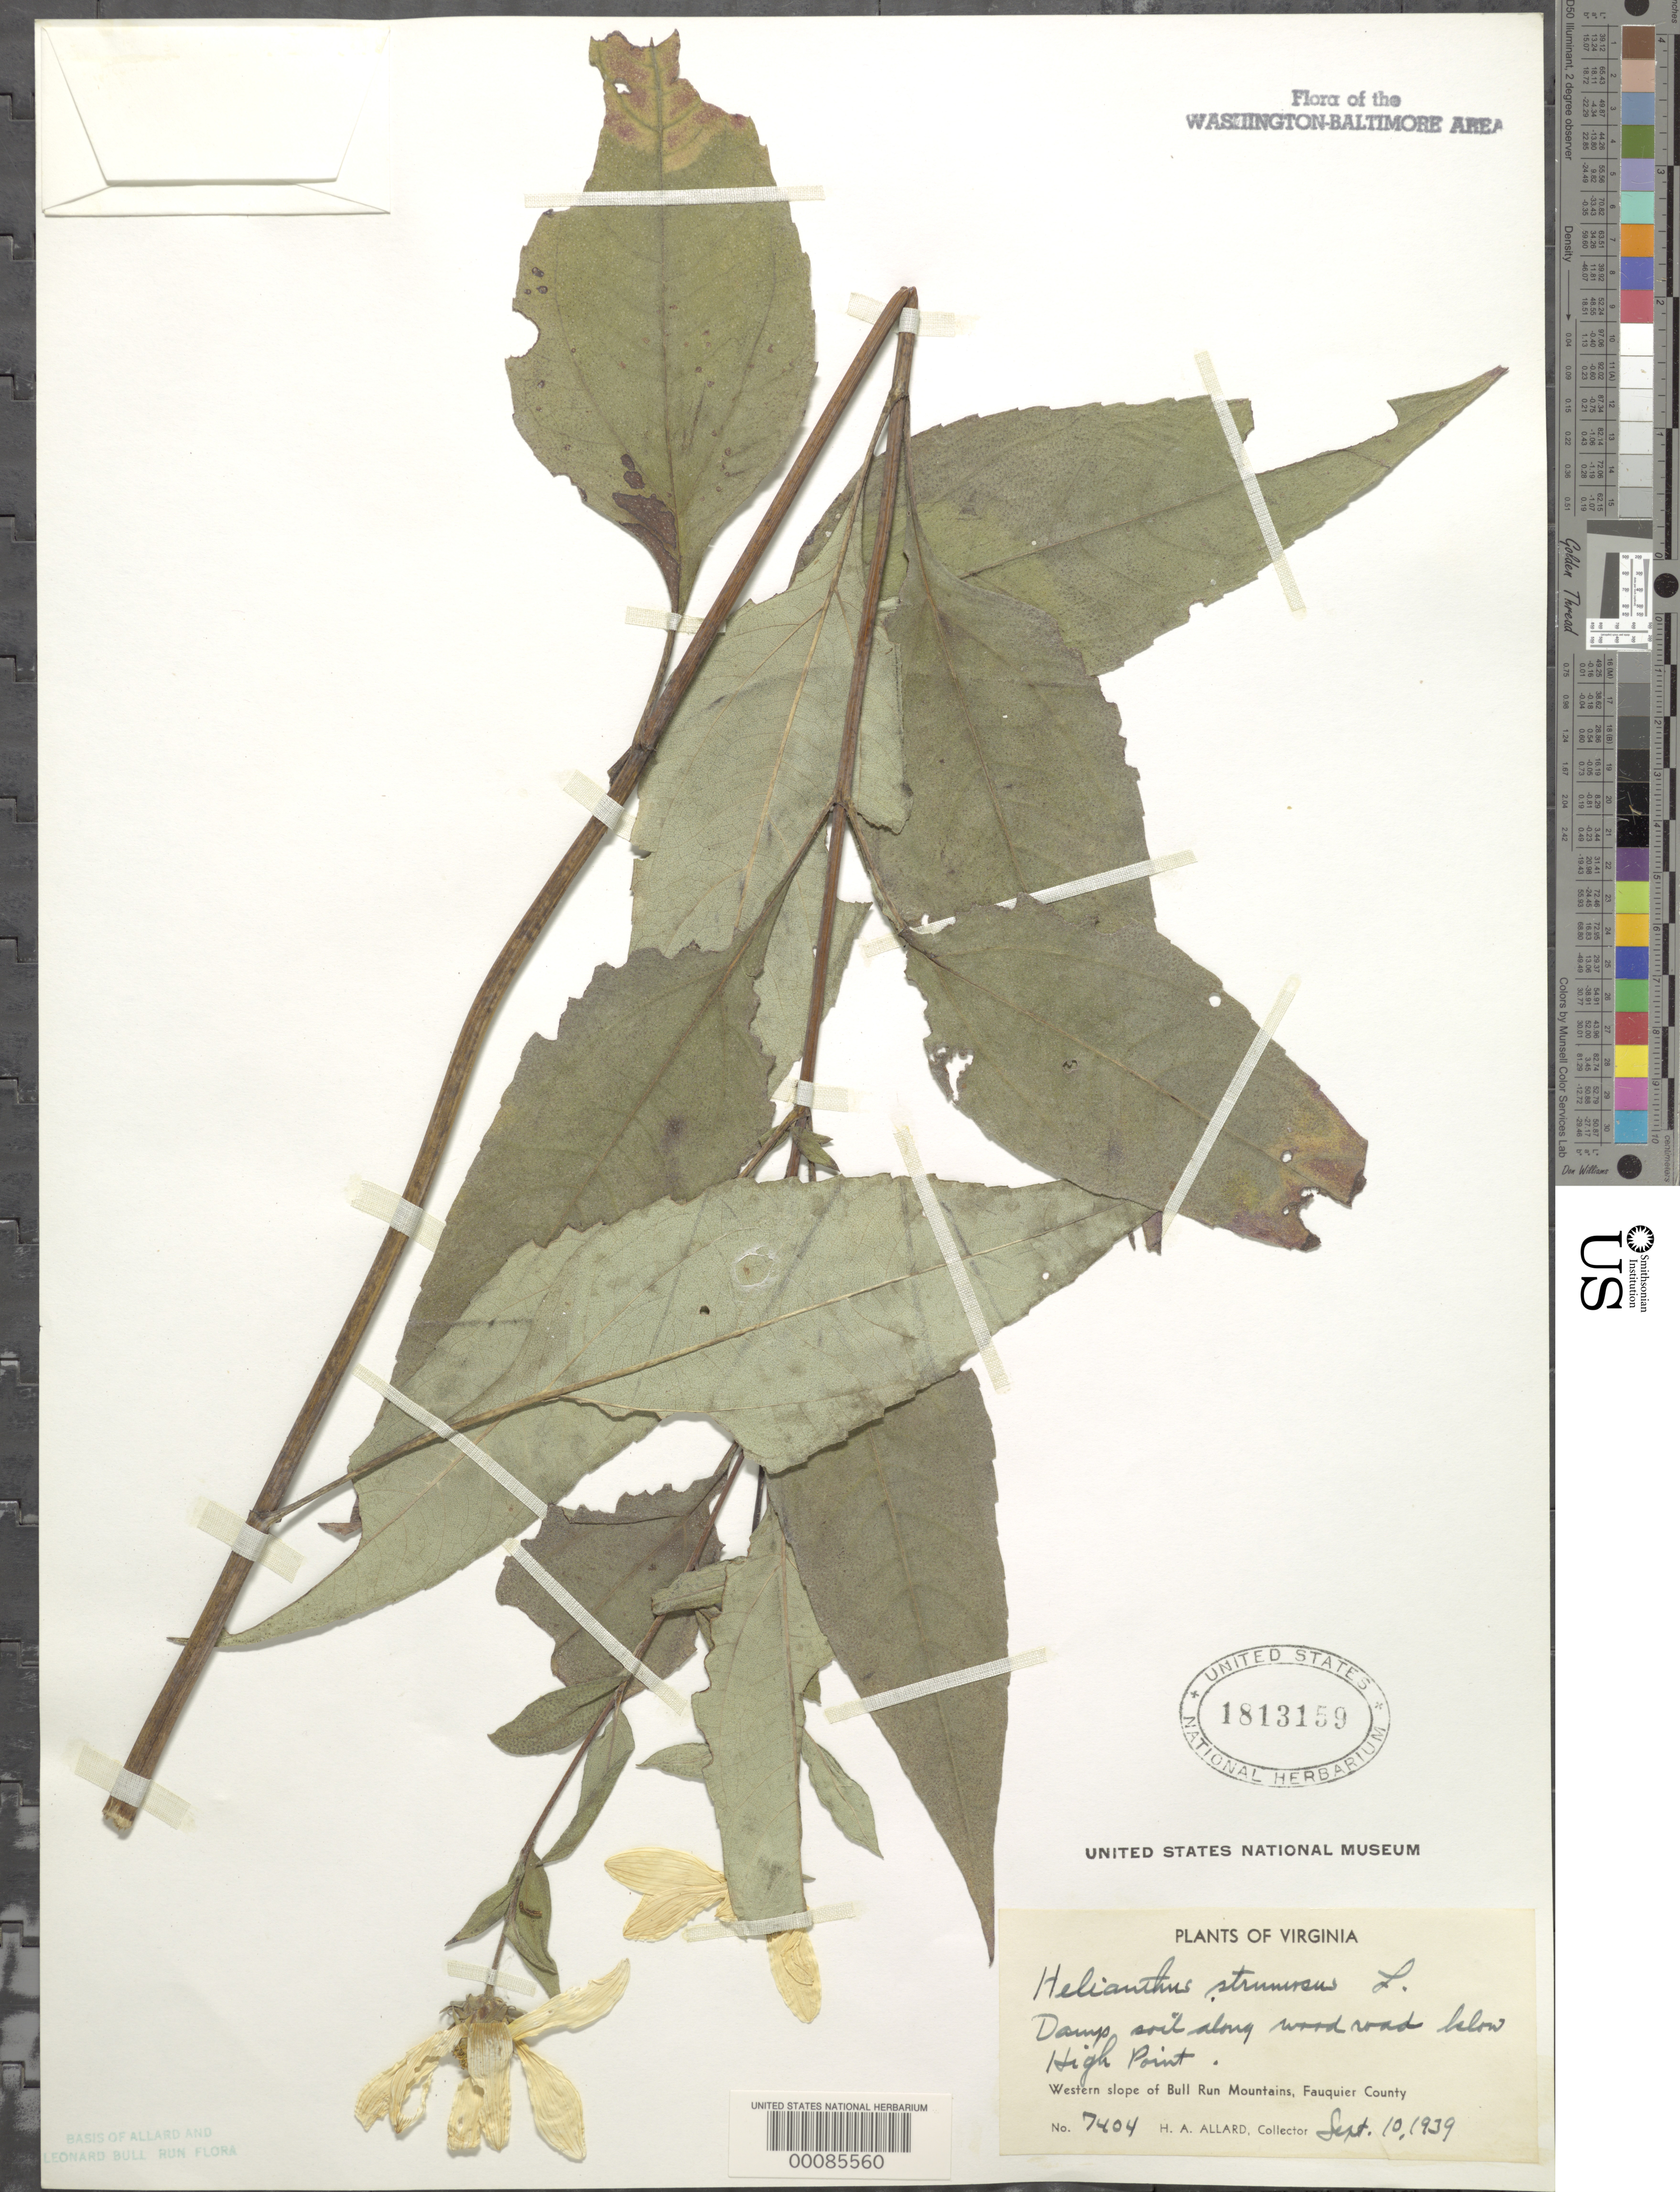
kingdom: Plantae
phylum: Tracheophyta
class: Magnoliopsida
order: Asterales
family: Asteraceae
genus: Helianthus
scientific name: Helianthus strumosus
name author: L.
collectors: H. A. Allard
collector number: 7404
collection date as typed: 10 Sep 1939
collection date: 1939-09-10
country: United States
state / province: Virginia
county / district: Fauquier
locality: Below High Point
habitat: Damp soil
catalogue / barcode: US 1813159